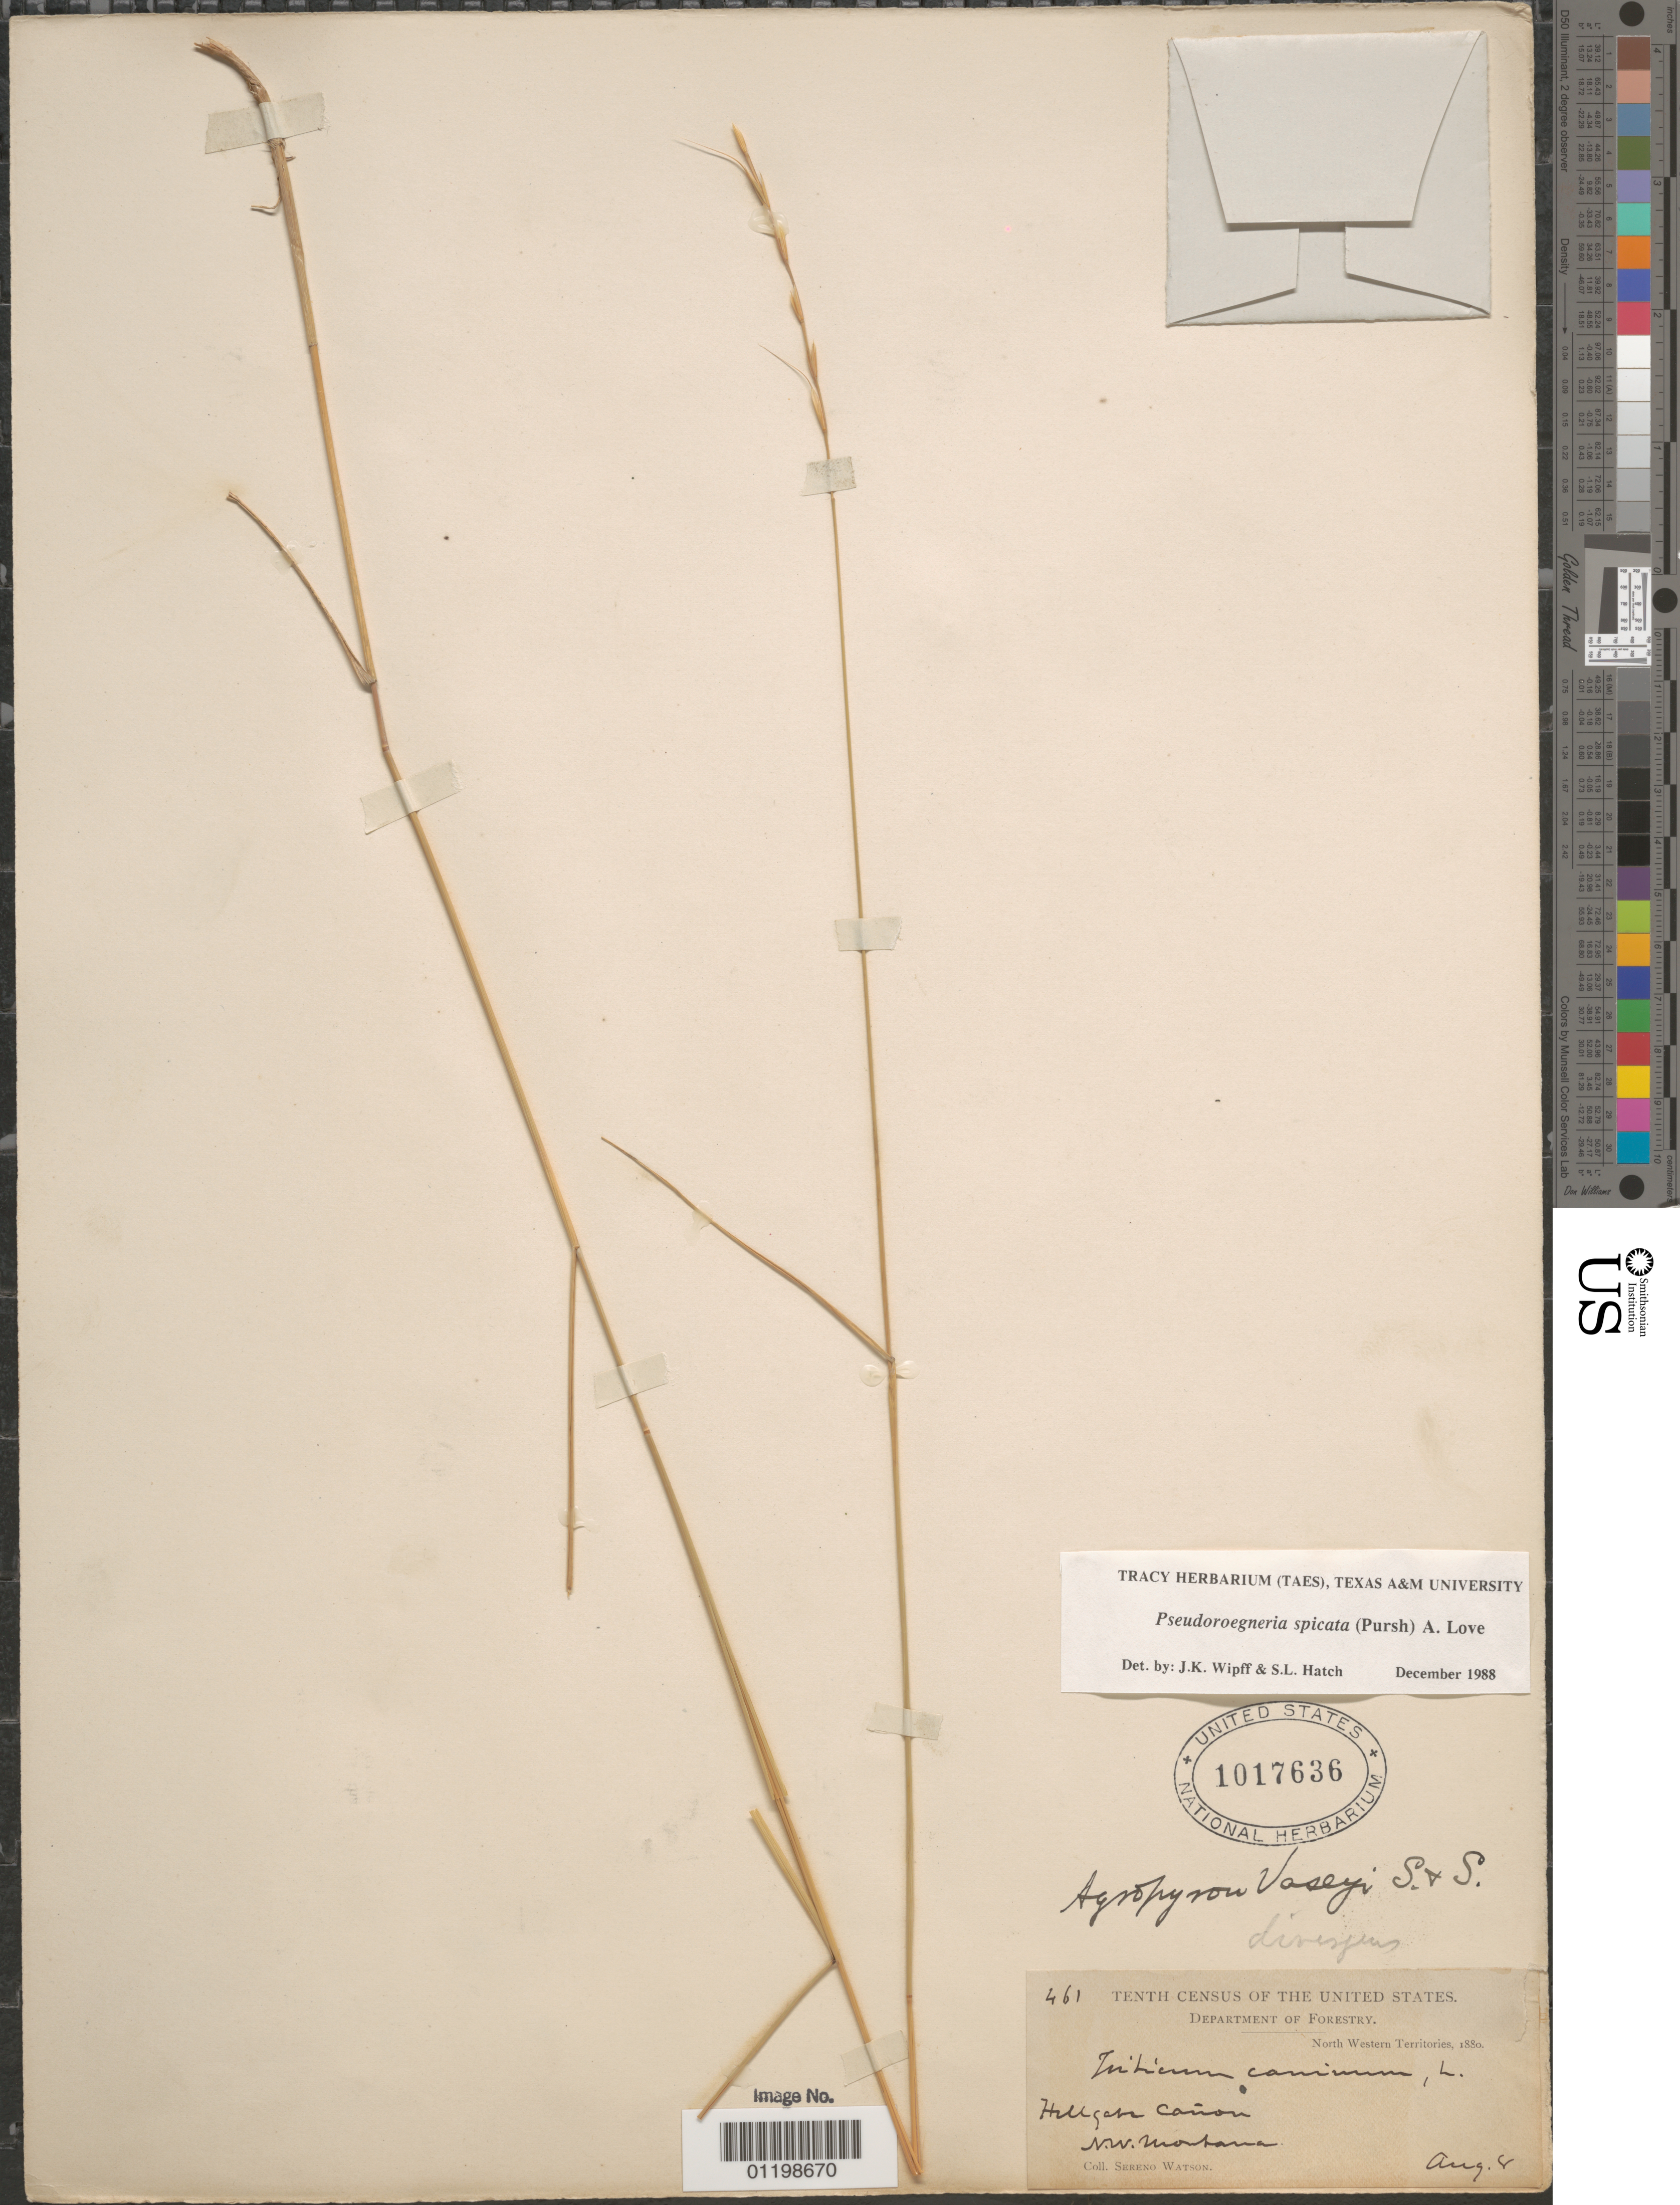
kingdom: Plantae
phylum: Tracheophyta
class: Liliopsida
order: Poales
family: Poaceae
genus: Pseudoroegneria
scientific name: Pseudoroegneria spicata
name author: (Pursh) Á. Löve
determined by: Wipff, J. K.; Hatch, S. L.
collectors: S. Watson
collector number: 461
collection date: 1880-08-08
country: United States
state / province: Montana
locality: Hellgate Canyon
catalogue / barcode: US 1017636